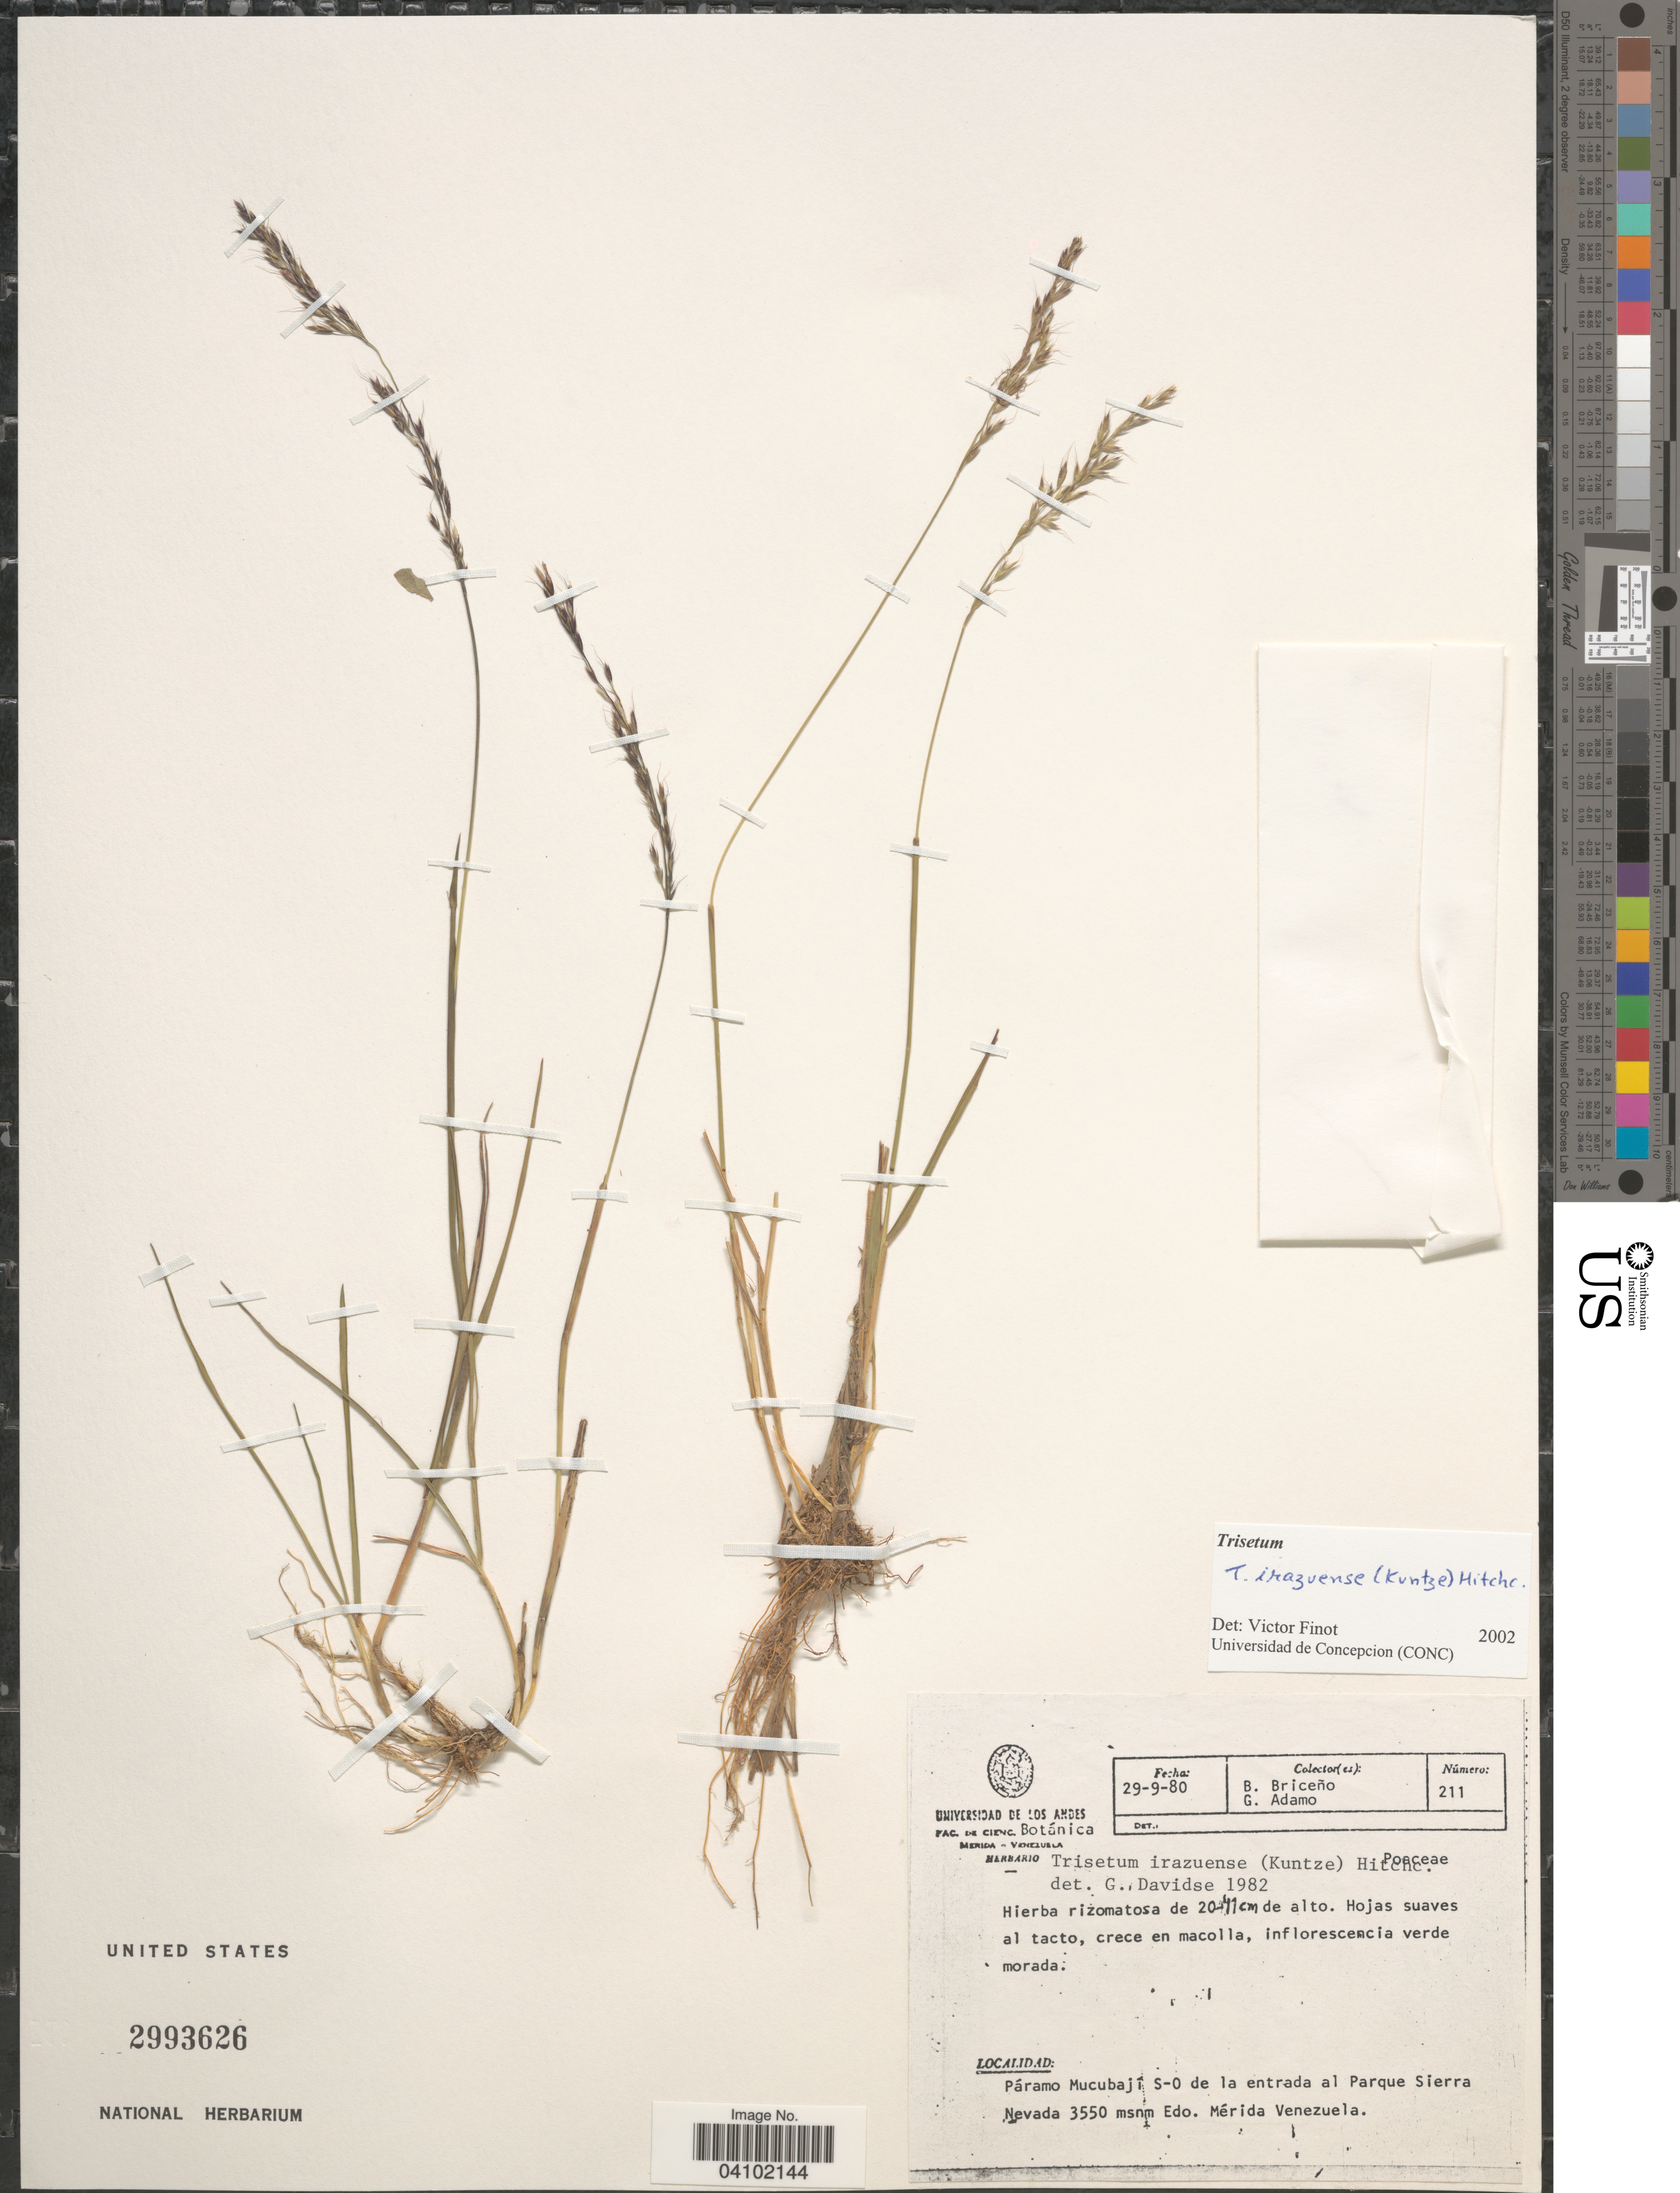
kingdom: Plantae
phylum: Tracheophyta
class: Liliopsida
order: Poales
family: Poaceae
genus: Peyritschia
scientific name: Peyritschia irazuensis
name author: (Kuntze) P.M. Peterson et al.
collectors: B. Briceño & G. Adamo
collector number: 211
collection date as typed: Transcribed d/m/y: 29/9/80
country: Venezuela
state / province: Merida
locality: Páramo Mucubají S-O de la entrada al Parque Sierra Nevada.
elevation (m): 3550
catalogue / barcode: US 2993626